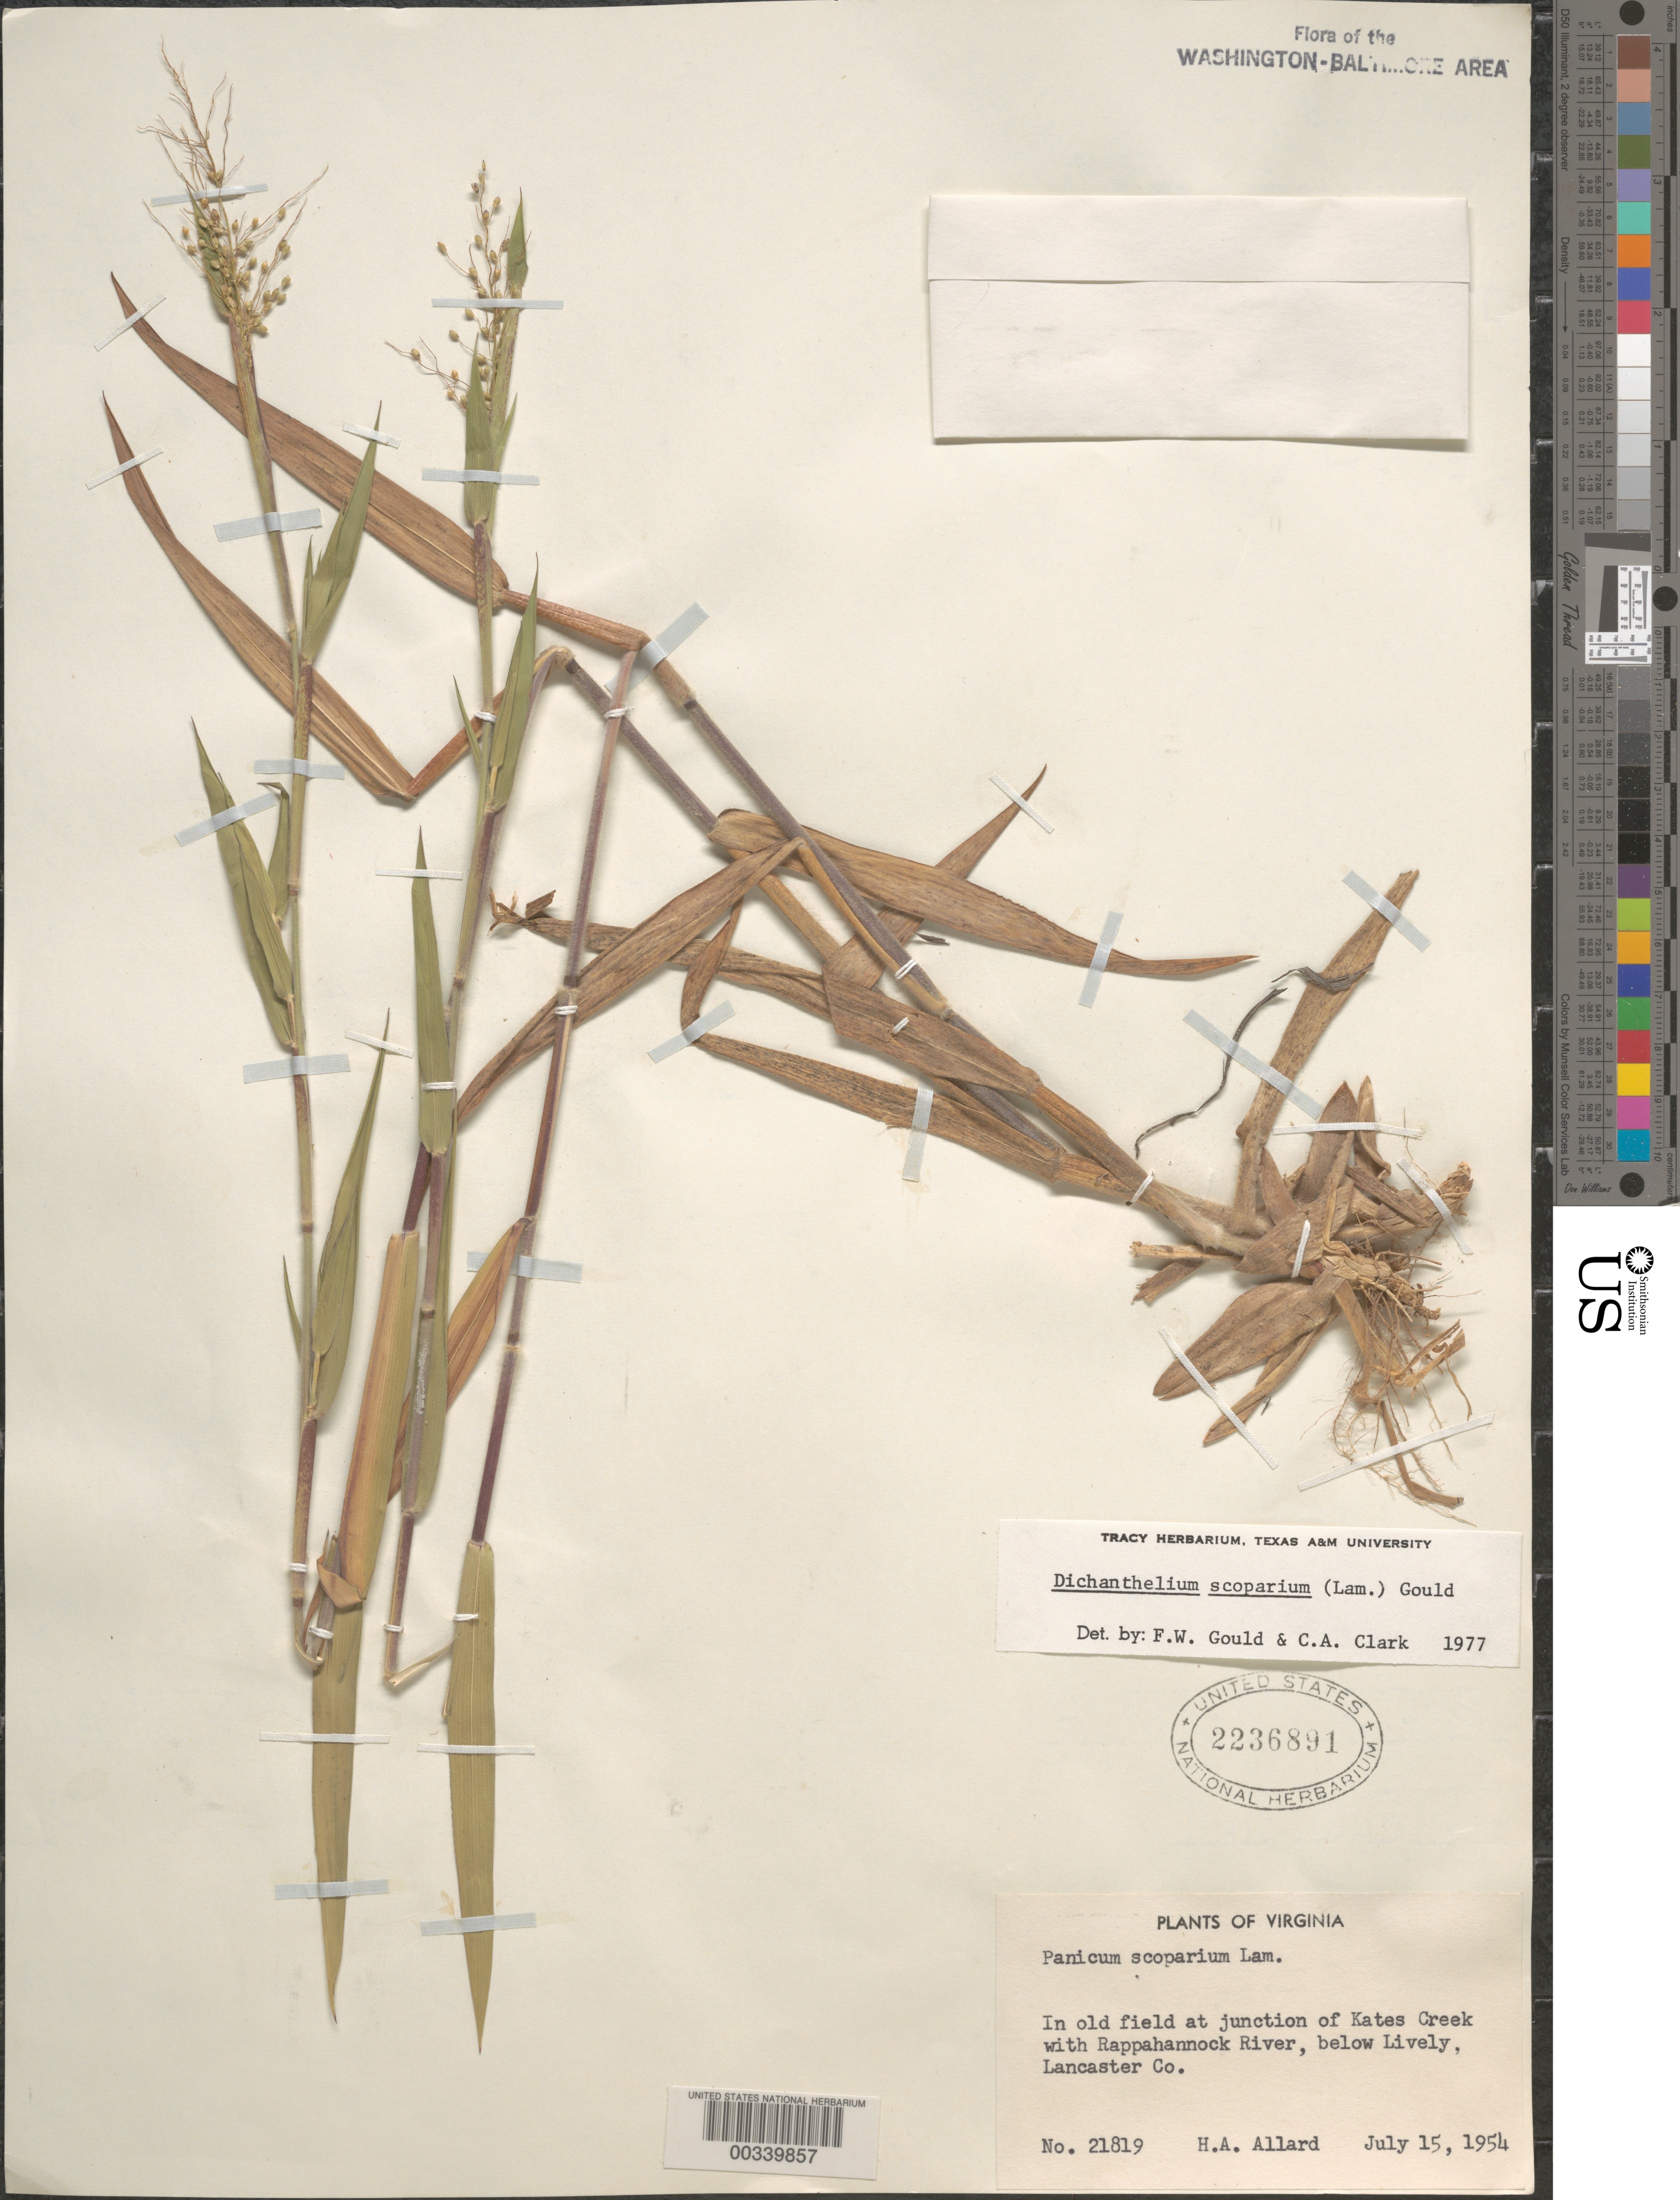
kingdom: Plantae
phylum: Tracheophyta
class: Liliopsida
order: Poales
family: Poaceae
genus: Dichanthelium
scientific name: Dichanthelium scoparium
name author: (Lam.) Gould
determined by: Gould, F. W.; Clark, C. A.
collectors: H. A. Allard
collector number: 21819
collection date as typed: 15 Jul 1954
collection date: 1954-07-15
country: United States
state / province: Virginia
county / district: Lancaster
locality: Junction of Kates Creek and Rappahannock River below Lively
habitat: Open field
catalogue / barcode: US 2236891